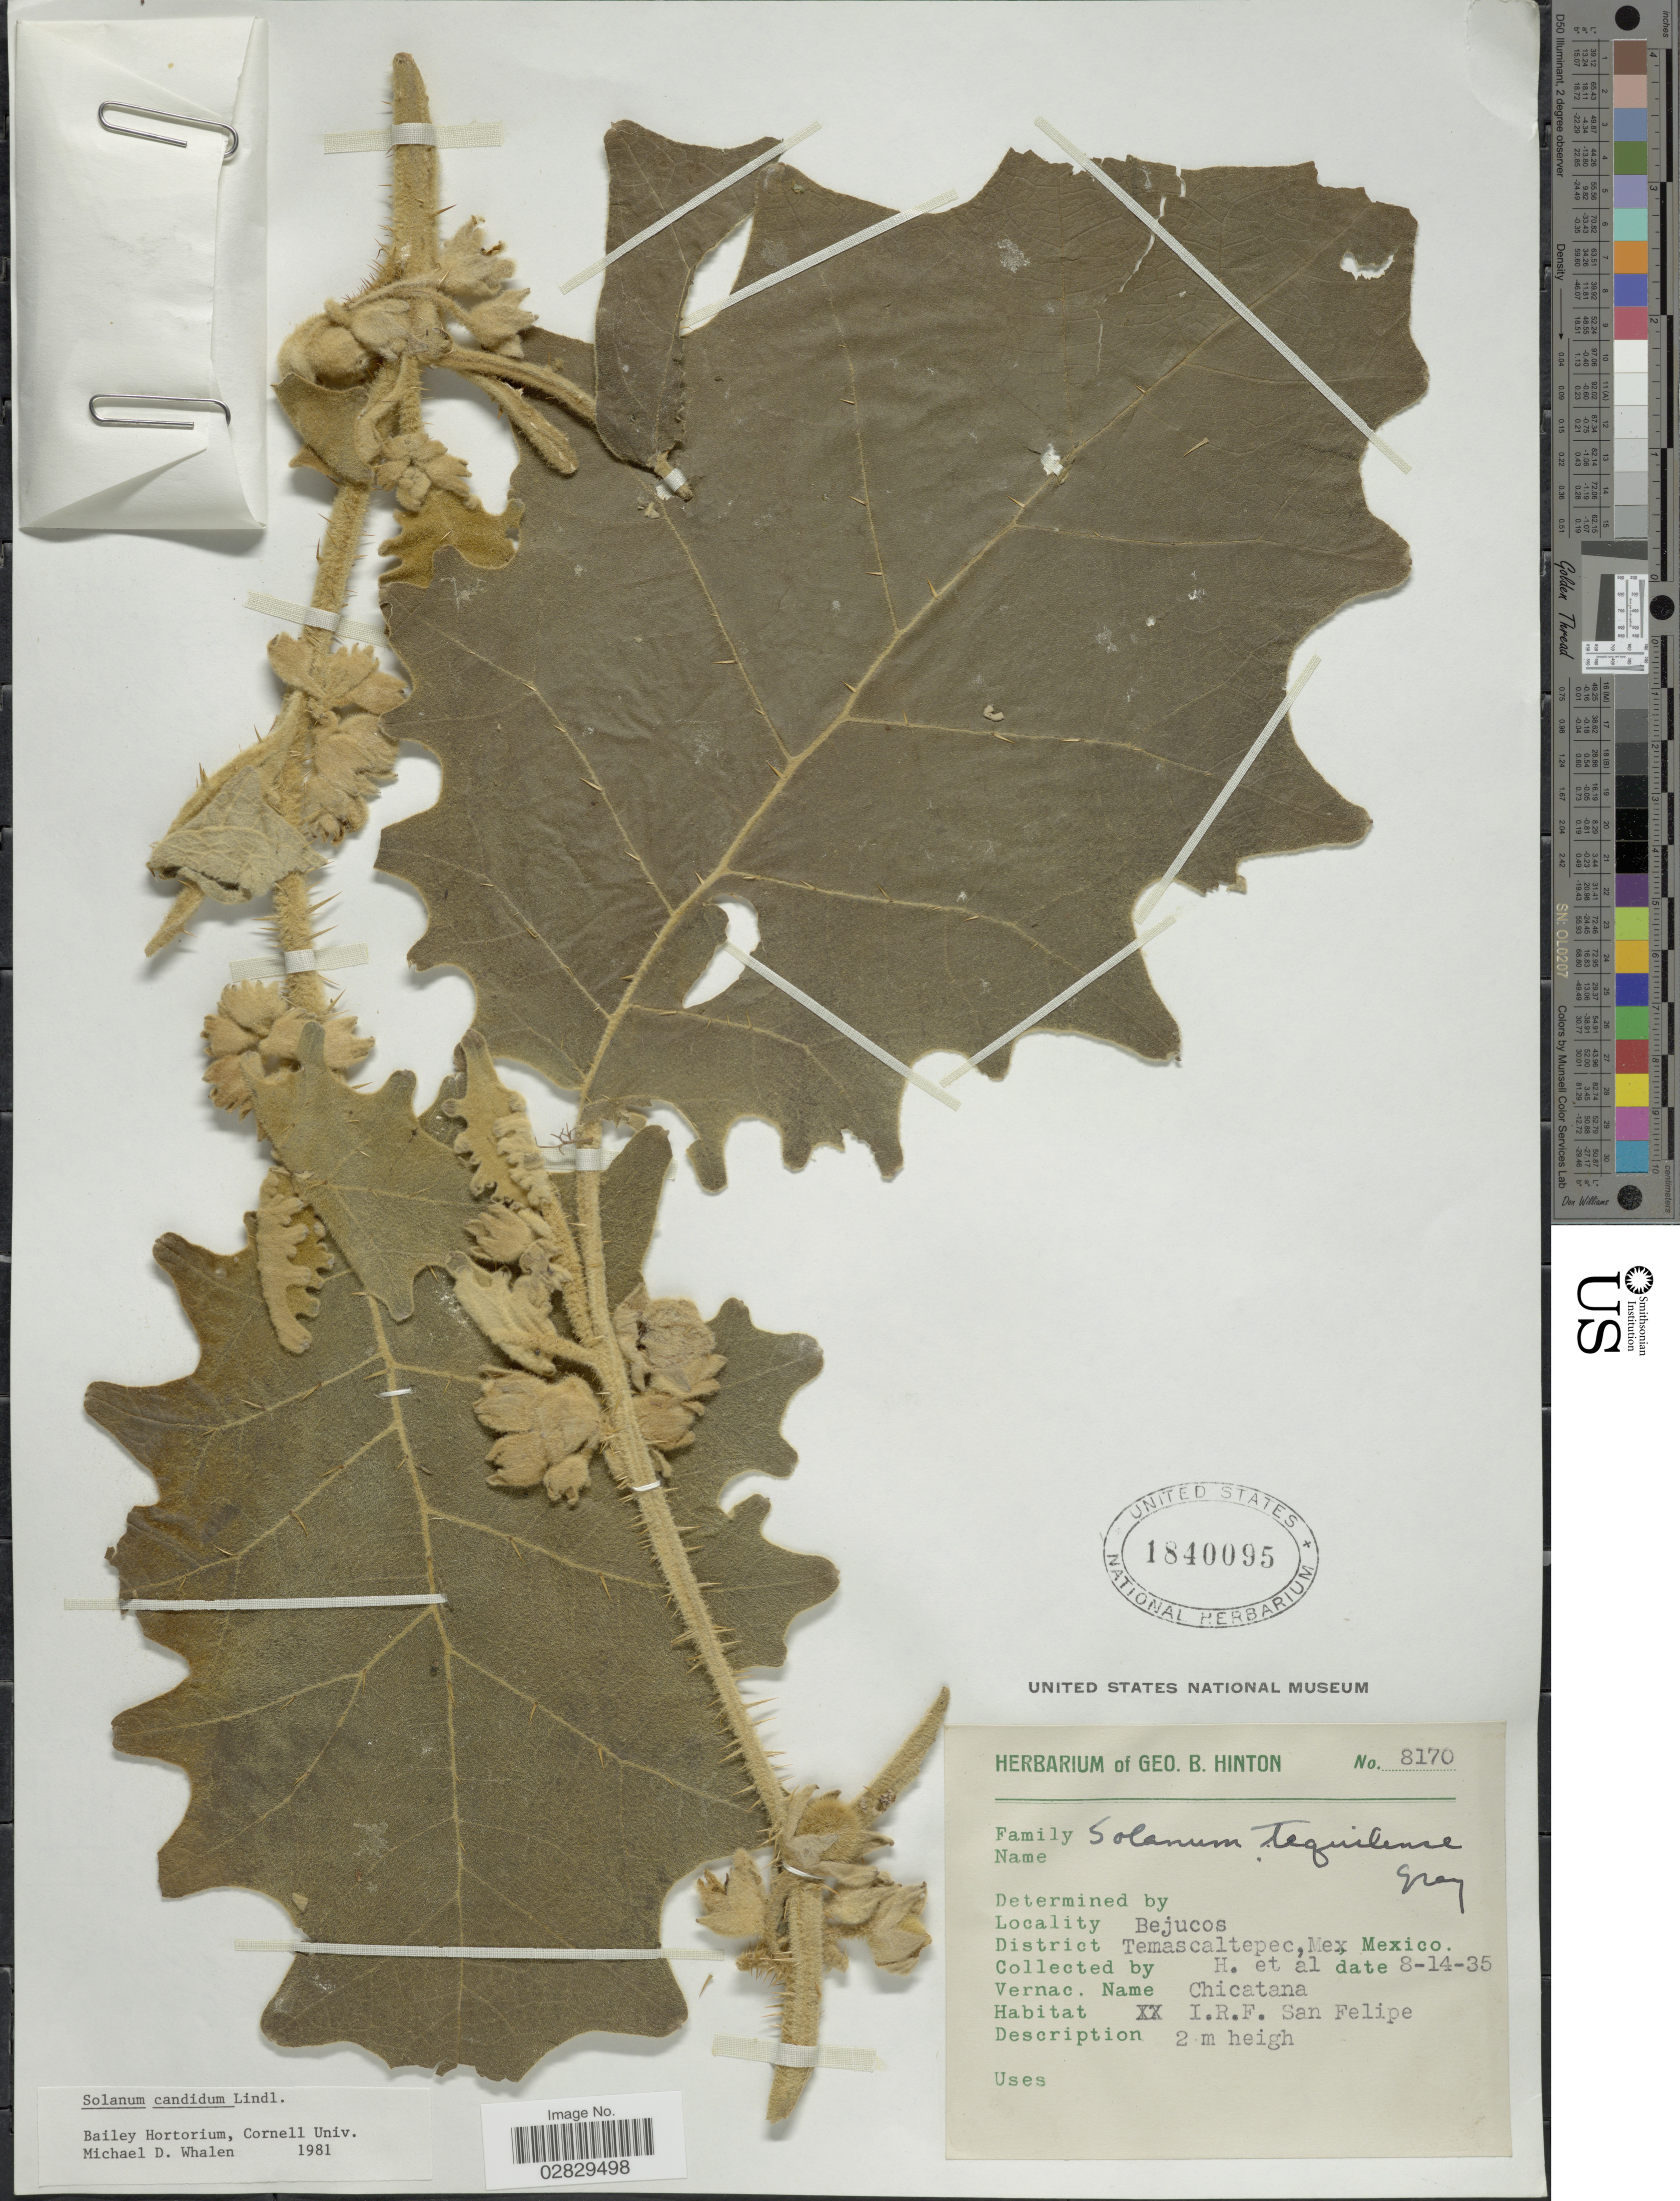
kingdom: Plantae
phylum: Tracheophyta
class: Magnoliopsida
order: Solanales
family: Solanaceae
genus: Solanum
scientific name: Solanum candidum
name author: Lindl.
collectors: G. B. Hinton & et al.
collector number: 8170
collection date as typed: Transcribed d/m/y: 14/8/35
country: Mexico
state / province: México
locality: Bejucos. District Temascaltepec.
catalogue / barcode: US 1840095